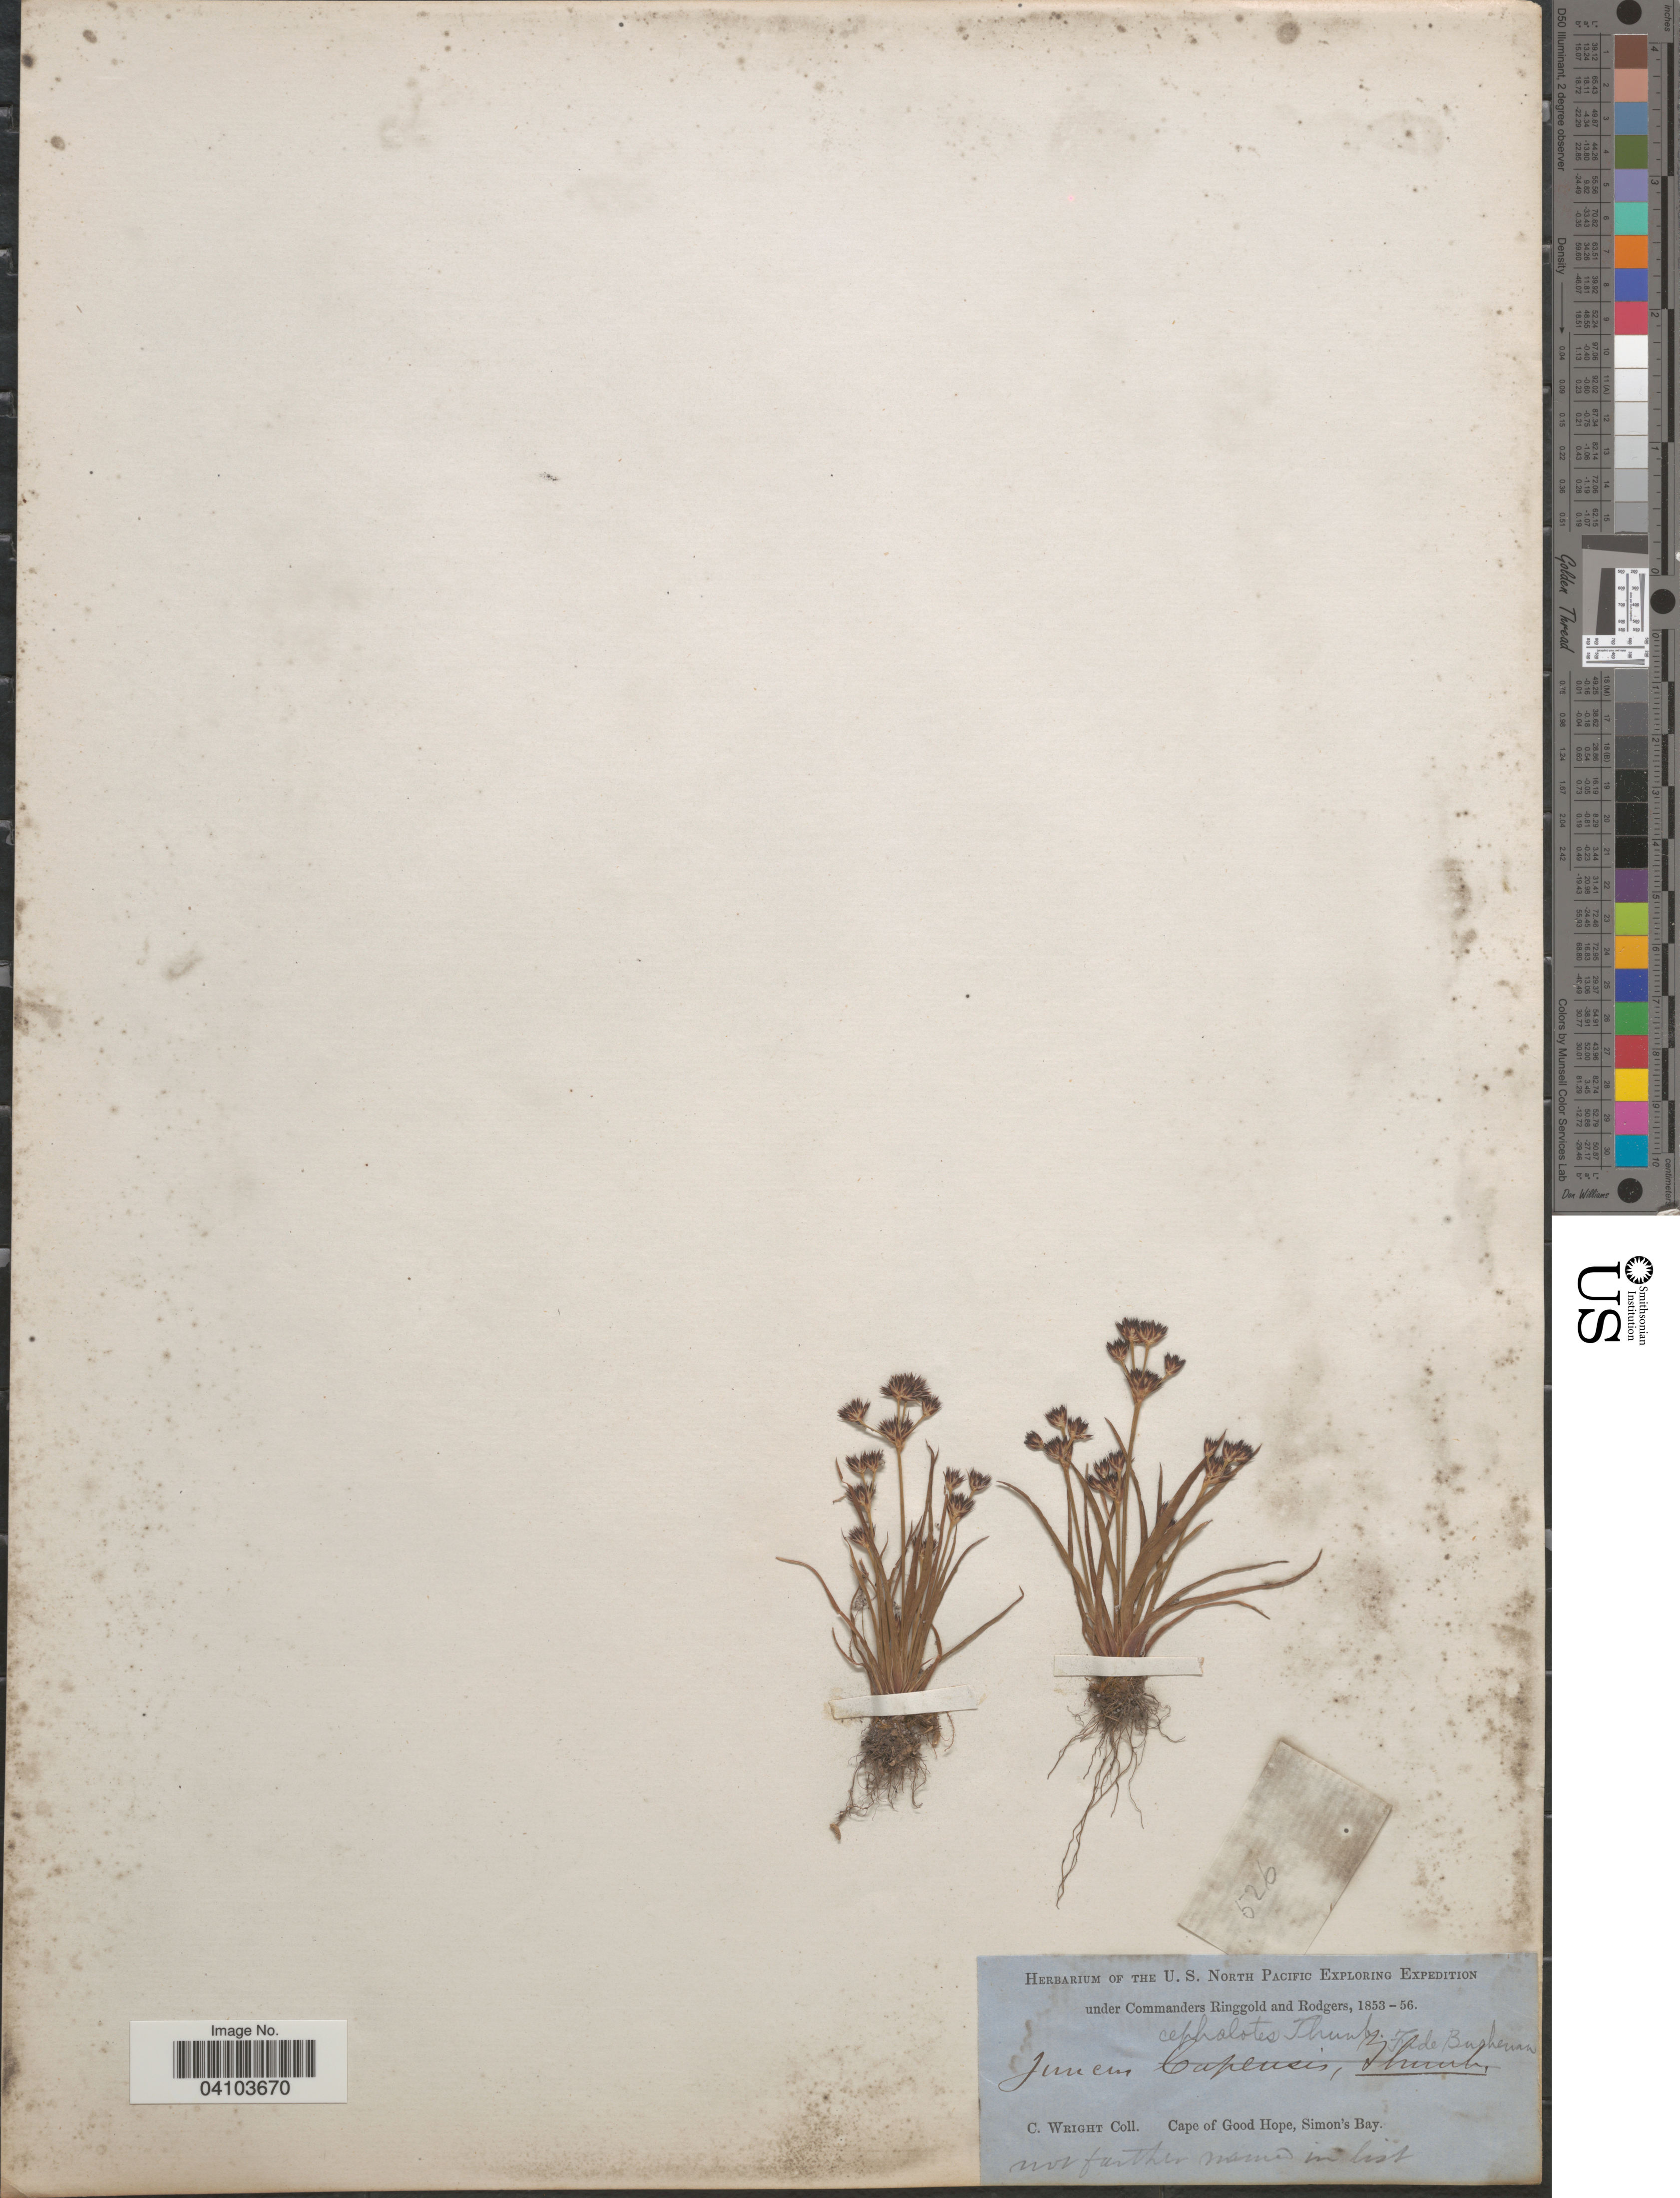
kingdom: Plantae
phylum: Tracheophyta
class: Liliopsida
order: Poales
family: Juncaceae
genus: Juncus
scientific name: Juncus cephalotes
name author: Hochst. ex Krauss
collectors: C. Wright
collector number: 526?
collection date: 1853/1856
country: South Africa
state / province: Western Cape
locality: U.S. North Pacific Exploring Expedition. Cape of Good Hope, Simon's Bay.